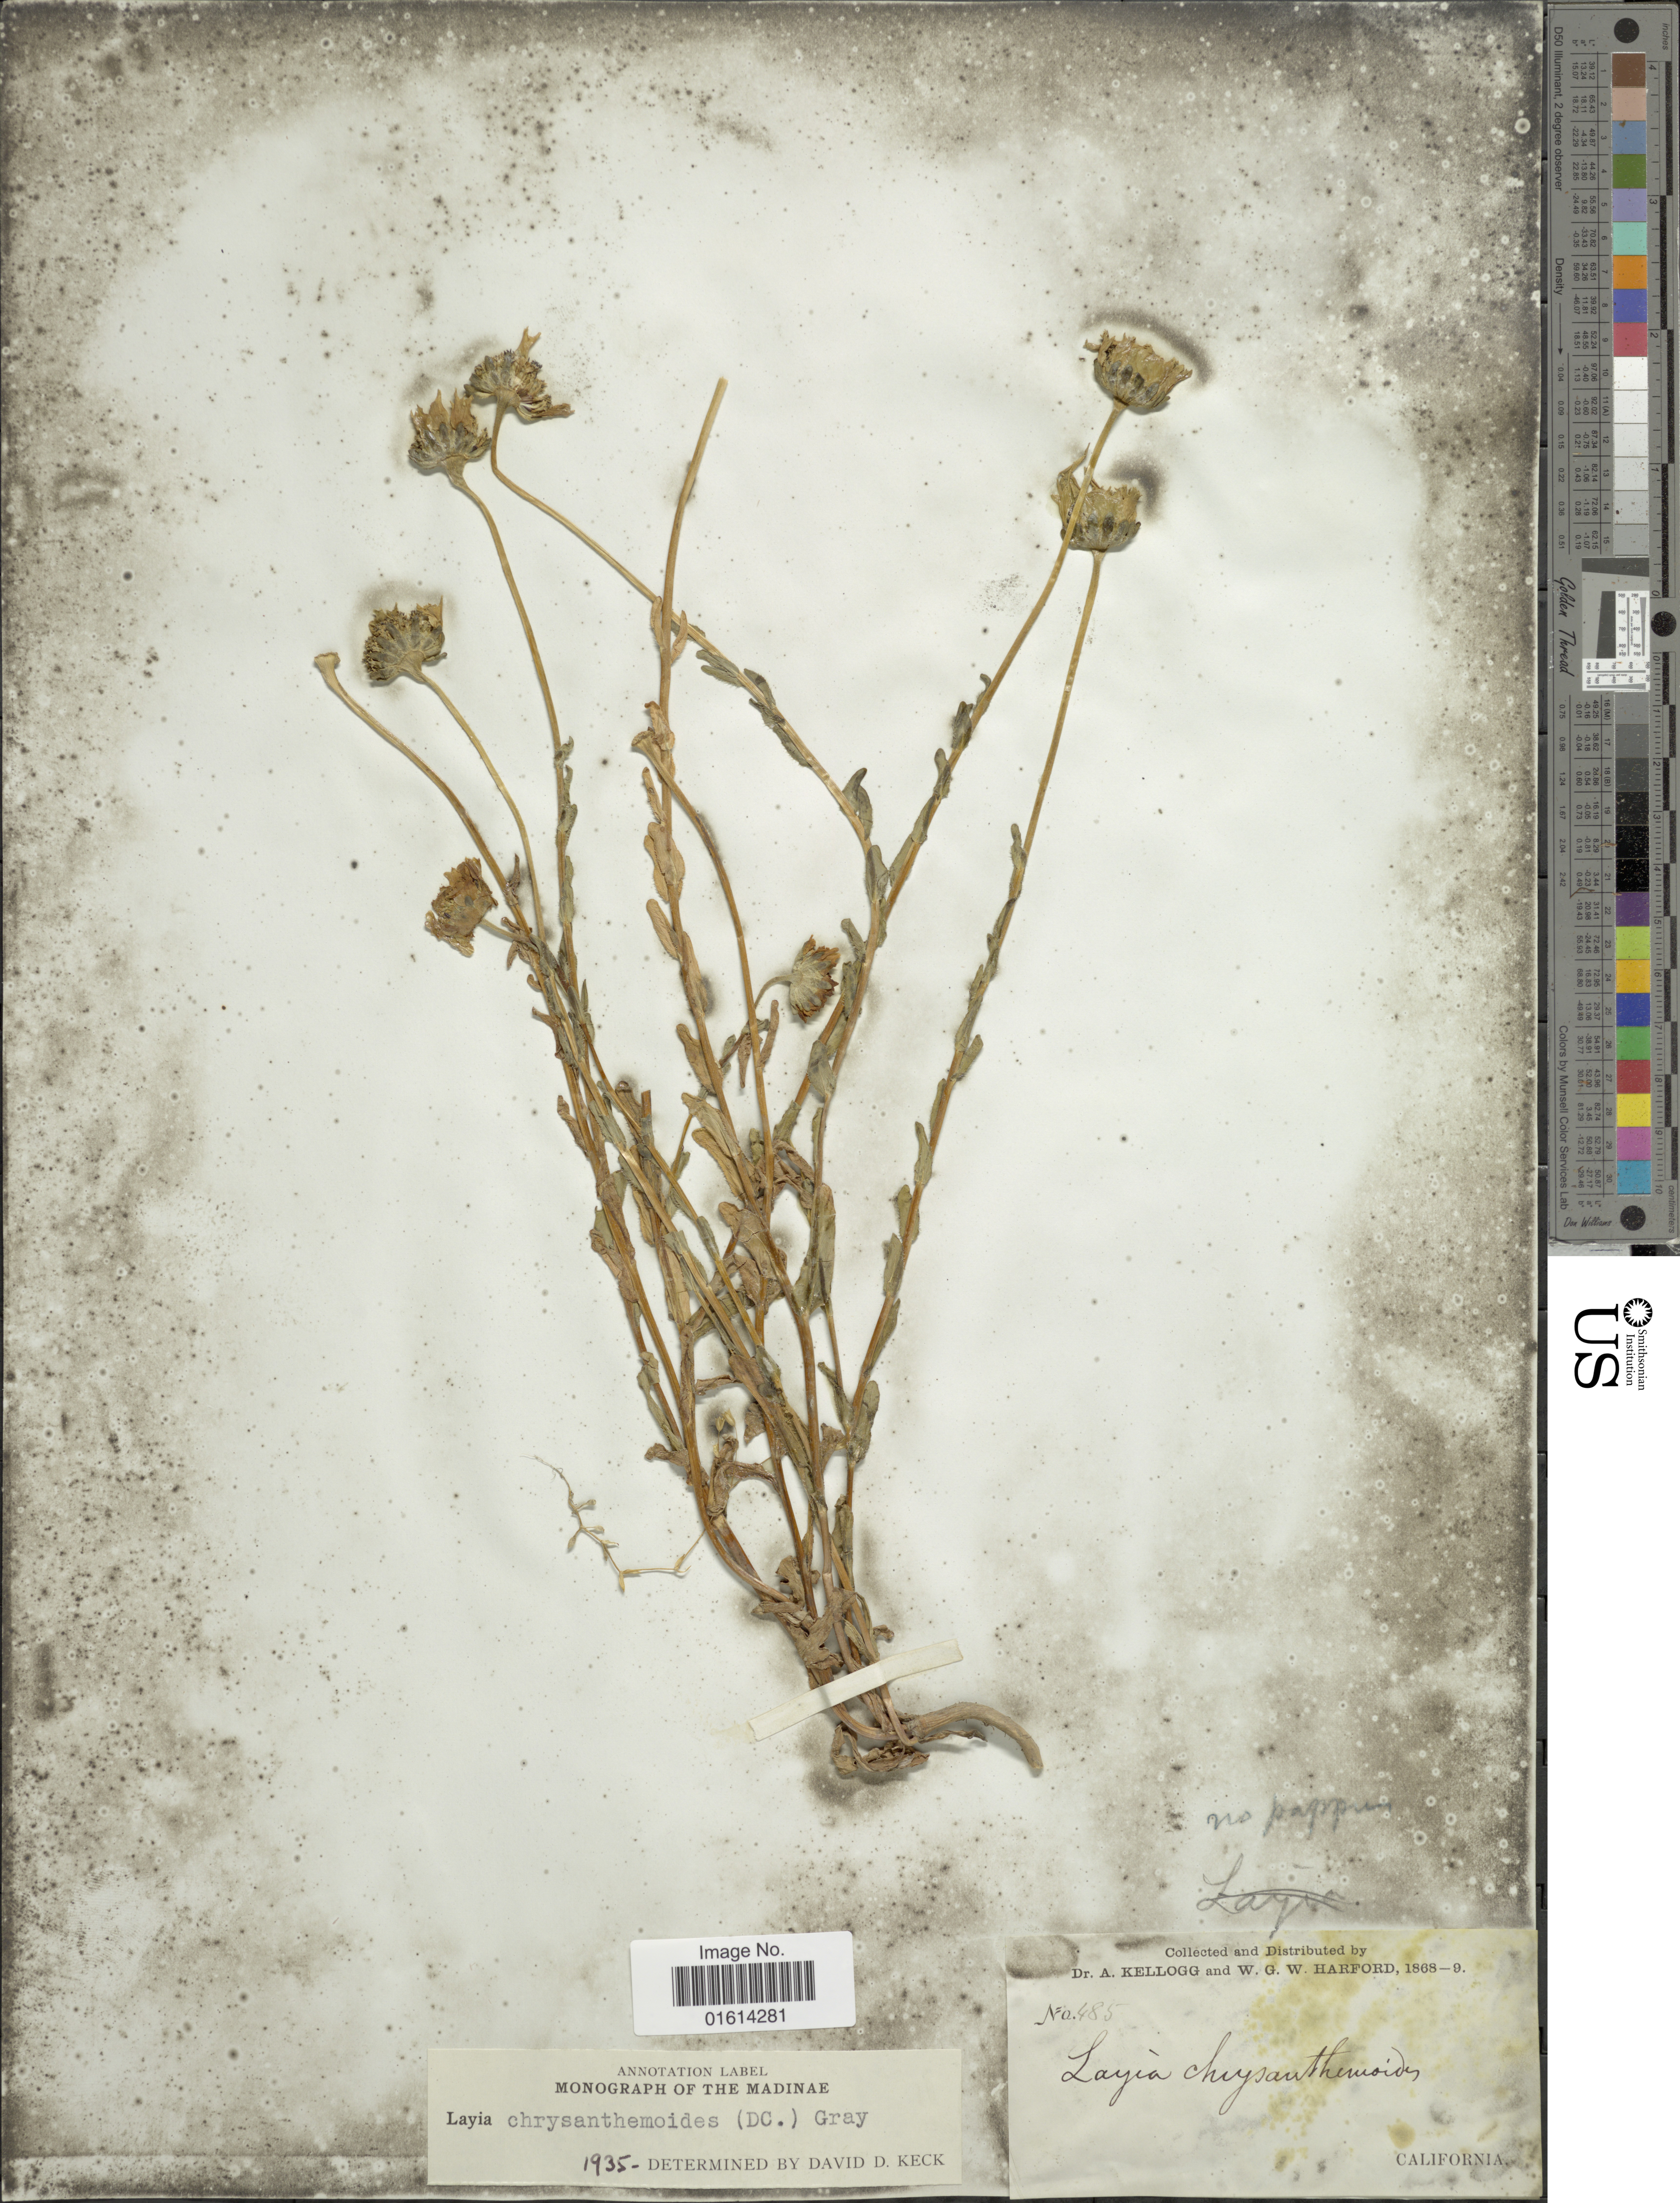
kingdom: Plantae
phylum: Tracheophyta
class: Magnoliopsida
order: Asterales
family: Asteraceae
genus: Layia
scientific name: Layia chrysanthemoides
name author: (DC.) A. Gray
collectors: A. Kellogg & W. G. W. Harford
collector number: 485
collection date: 1868/1869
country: United States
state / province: California